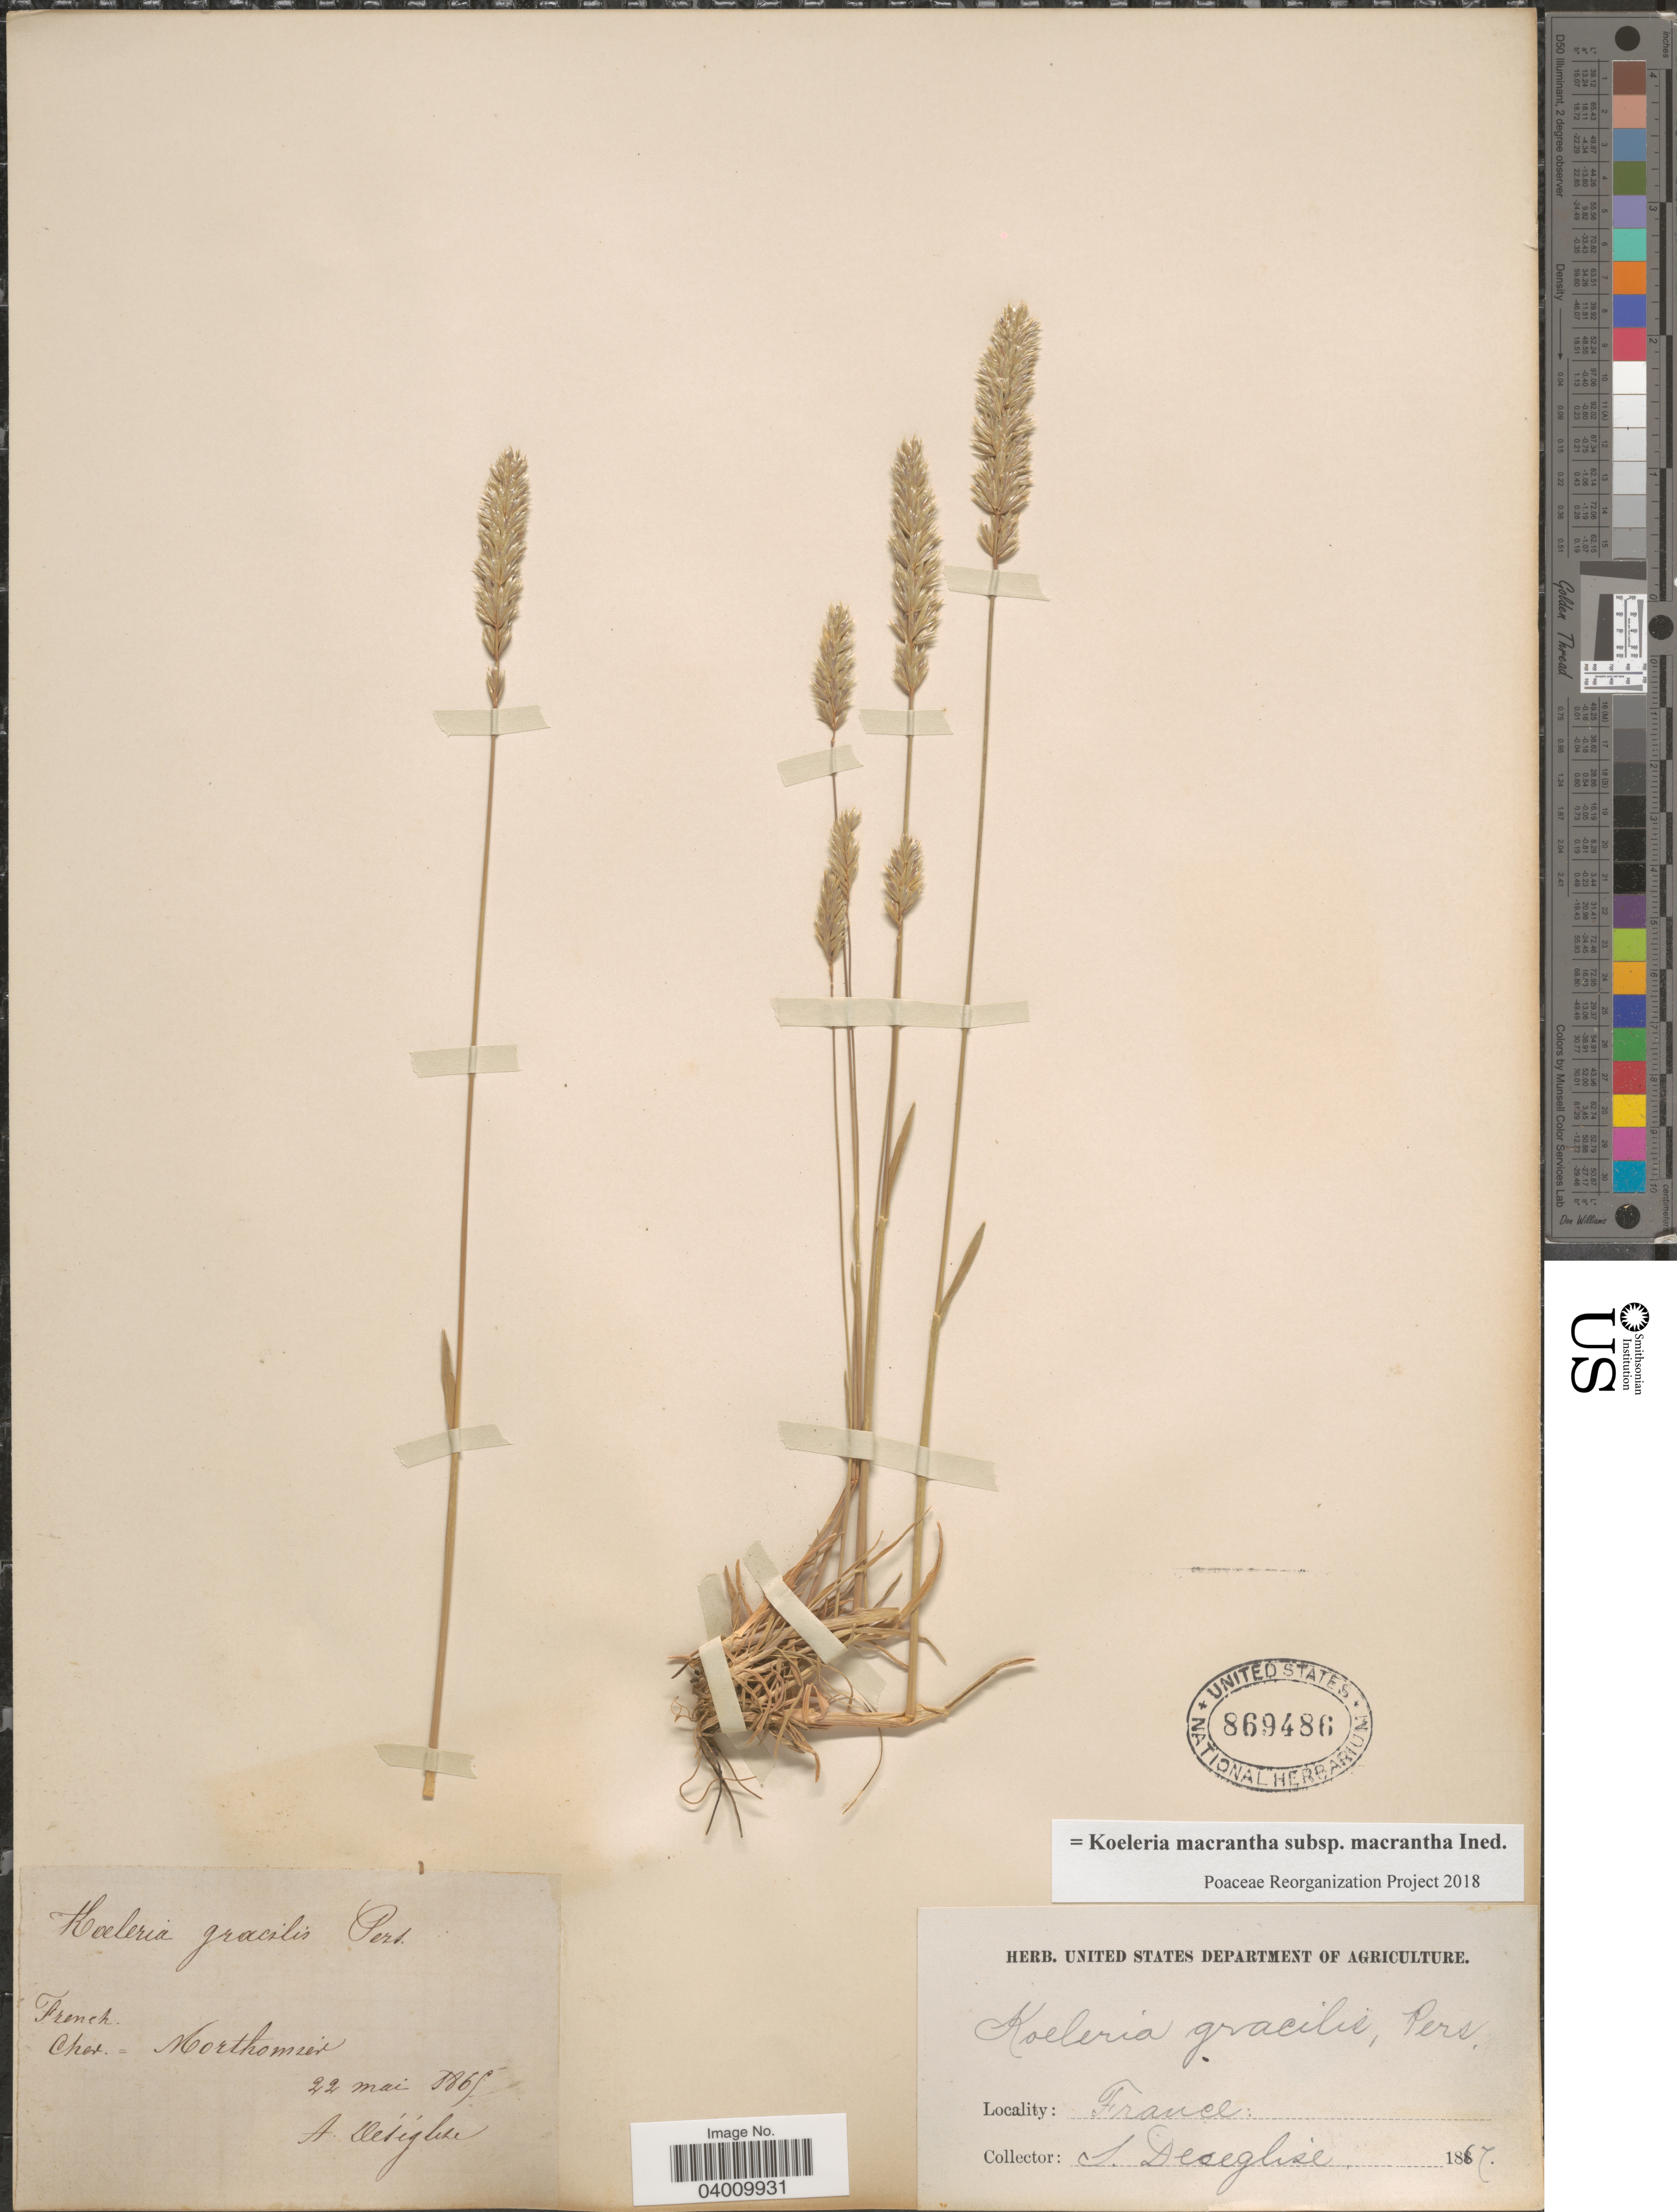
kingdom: Plantae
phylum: Tracheophyta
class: Liliopsida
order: Poales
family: Poaceae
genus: Koeleria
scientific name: Koeleria macrantha subsp. macrantha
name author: (Ledeb.) Schult.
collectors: A. Deseglise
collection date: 1867-05-22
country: France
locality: Cher. = Morthomiers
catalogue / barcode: US 869486